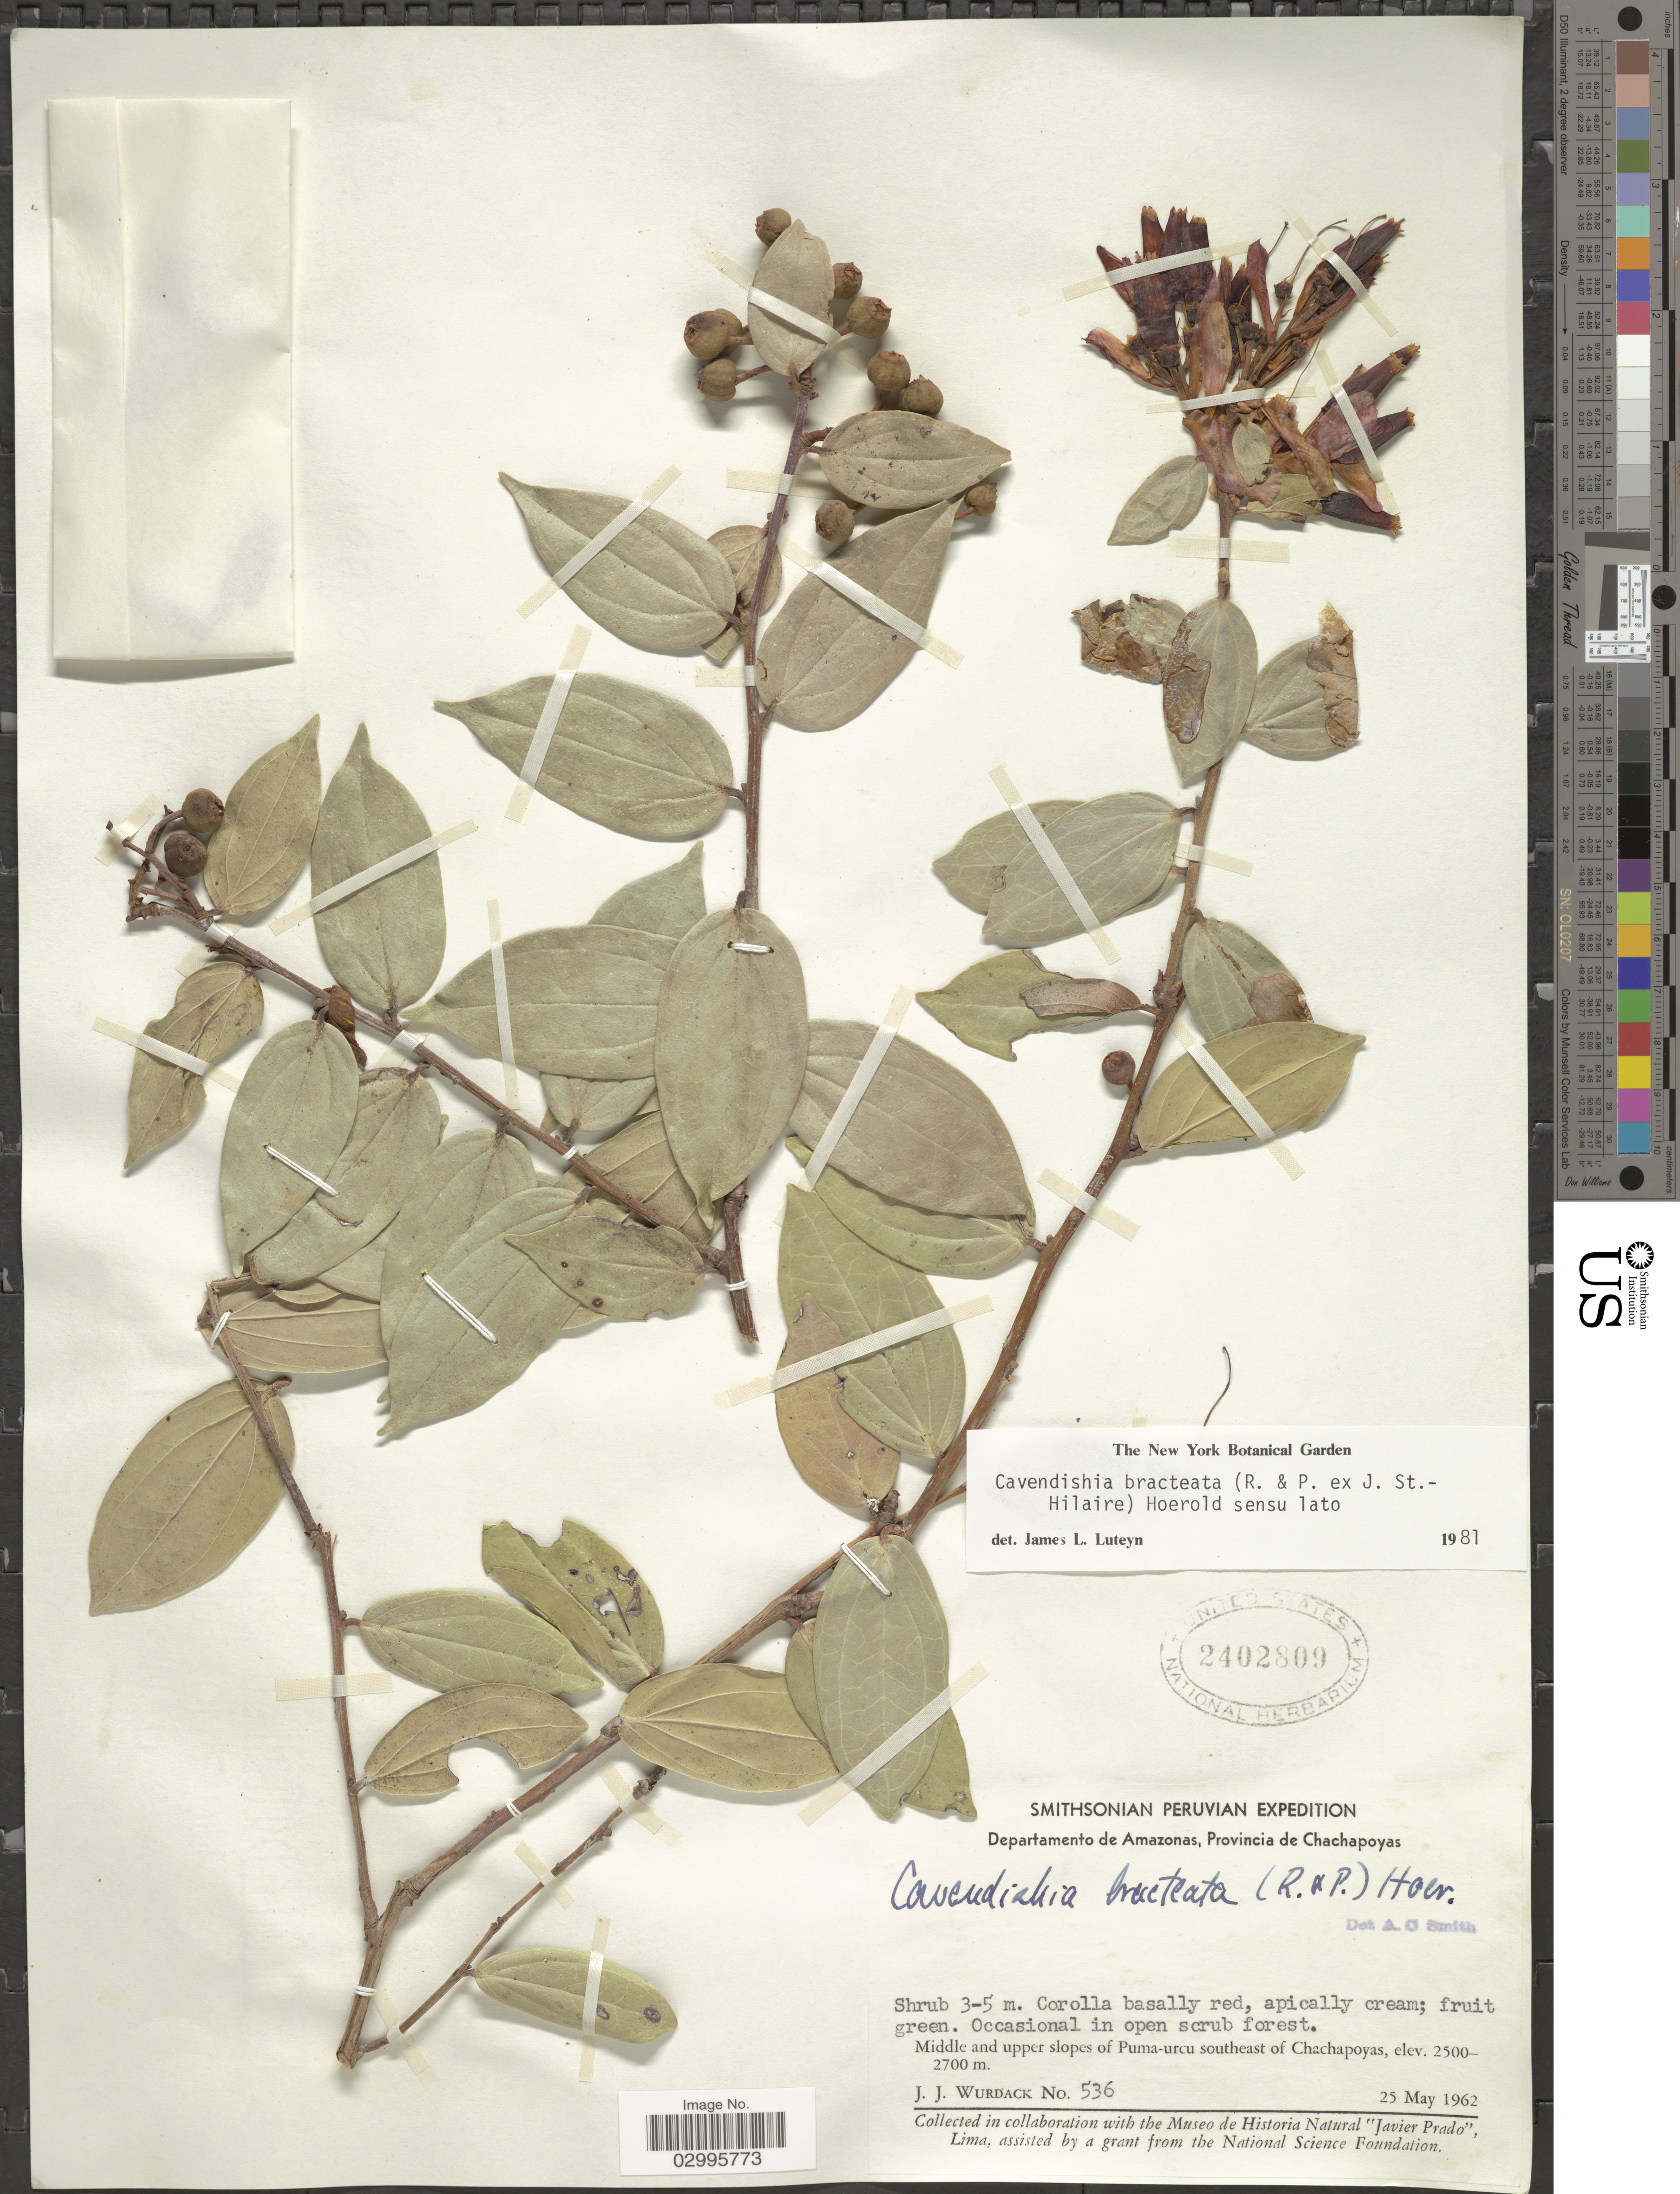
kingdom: Plantae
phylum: Tracheophyta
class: Magnoliopsida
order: Ericales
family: Ericaceae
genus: Cavendishia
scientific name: Cavendishia bracteata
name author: (Ruiz & Pav. ex J. St.-Hil.) Hoerold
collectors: J. J. Wurdack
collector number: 536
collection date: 1962-05-25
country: Peru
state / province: Amazonas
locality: Departamento de Amazonas, Provincia de Chachapoyas. Middle and upper slopes of Puma-urcu southeast of Chachapoyas.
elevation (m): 2500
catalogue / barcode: US 2402809